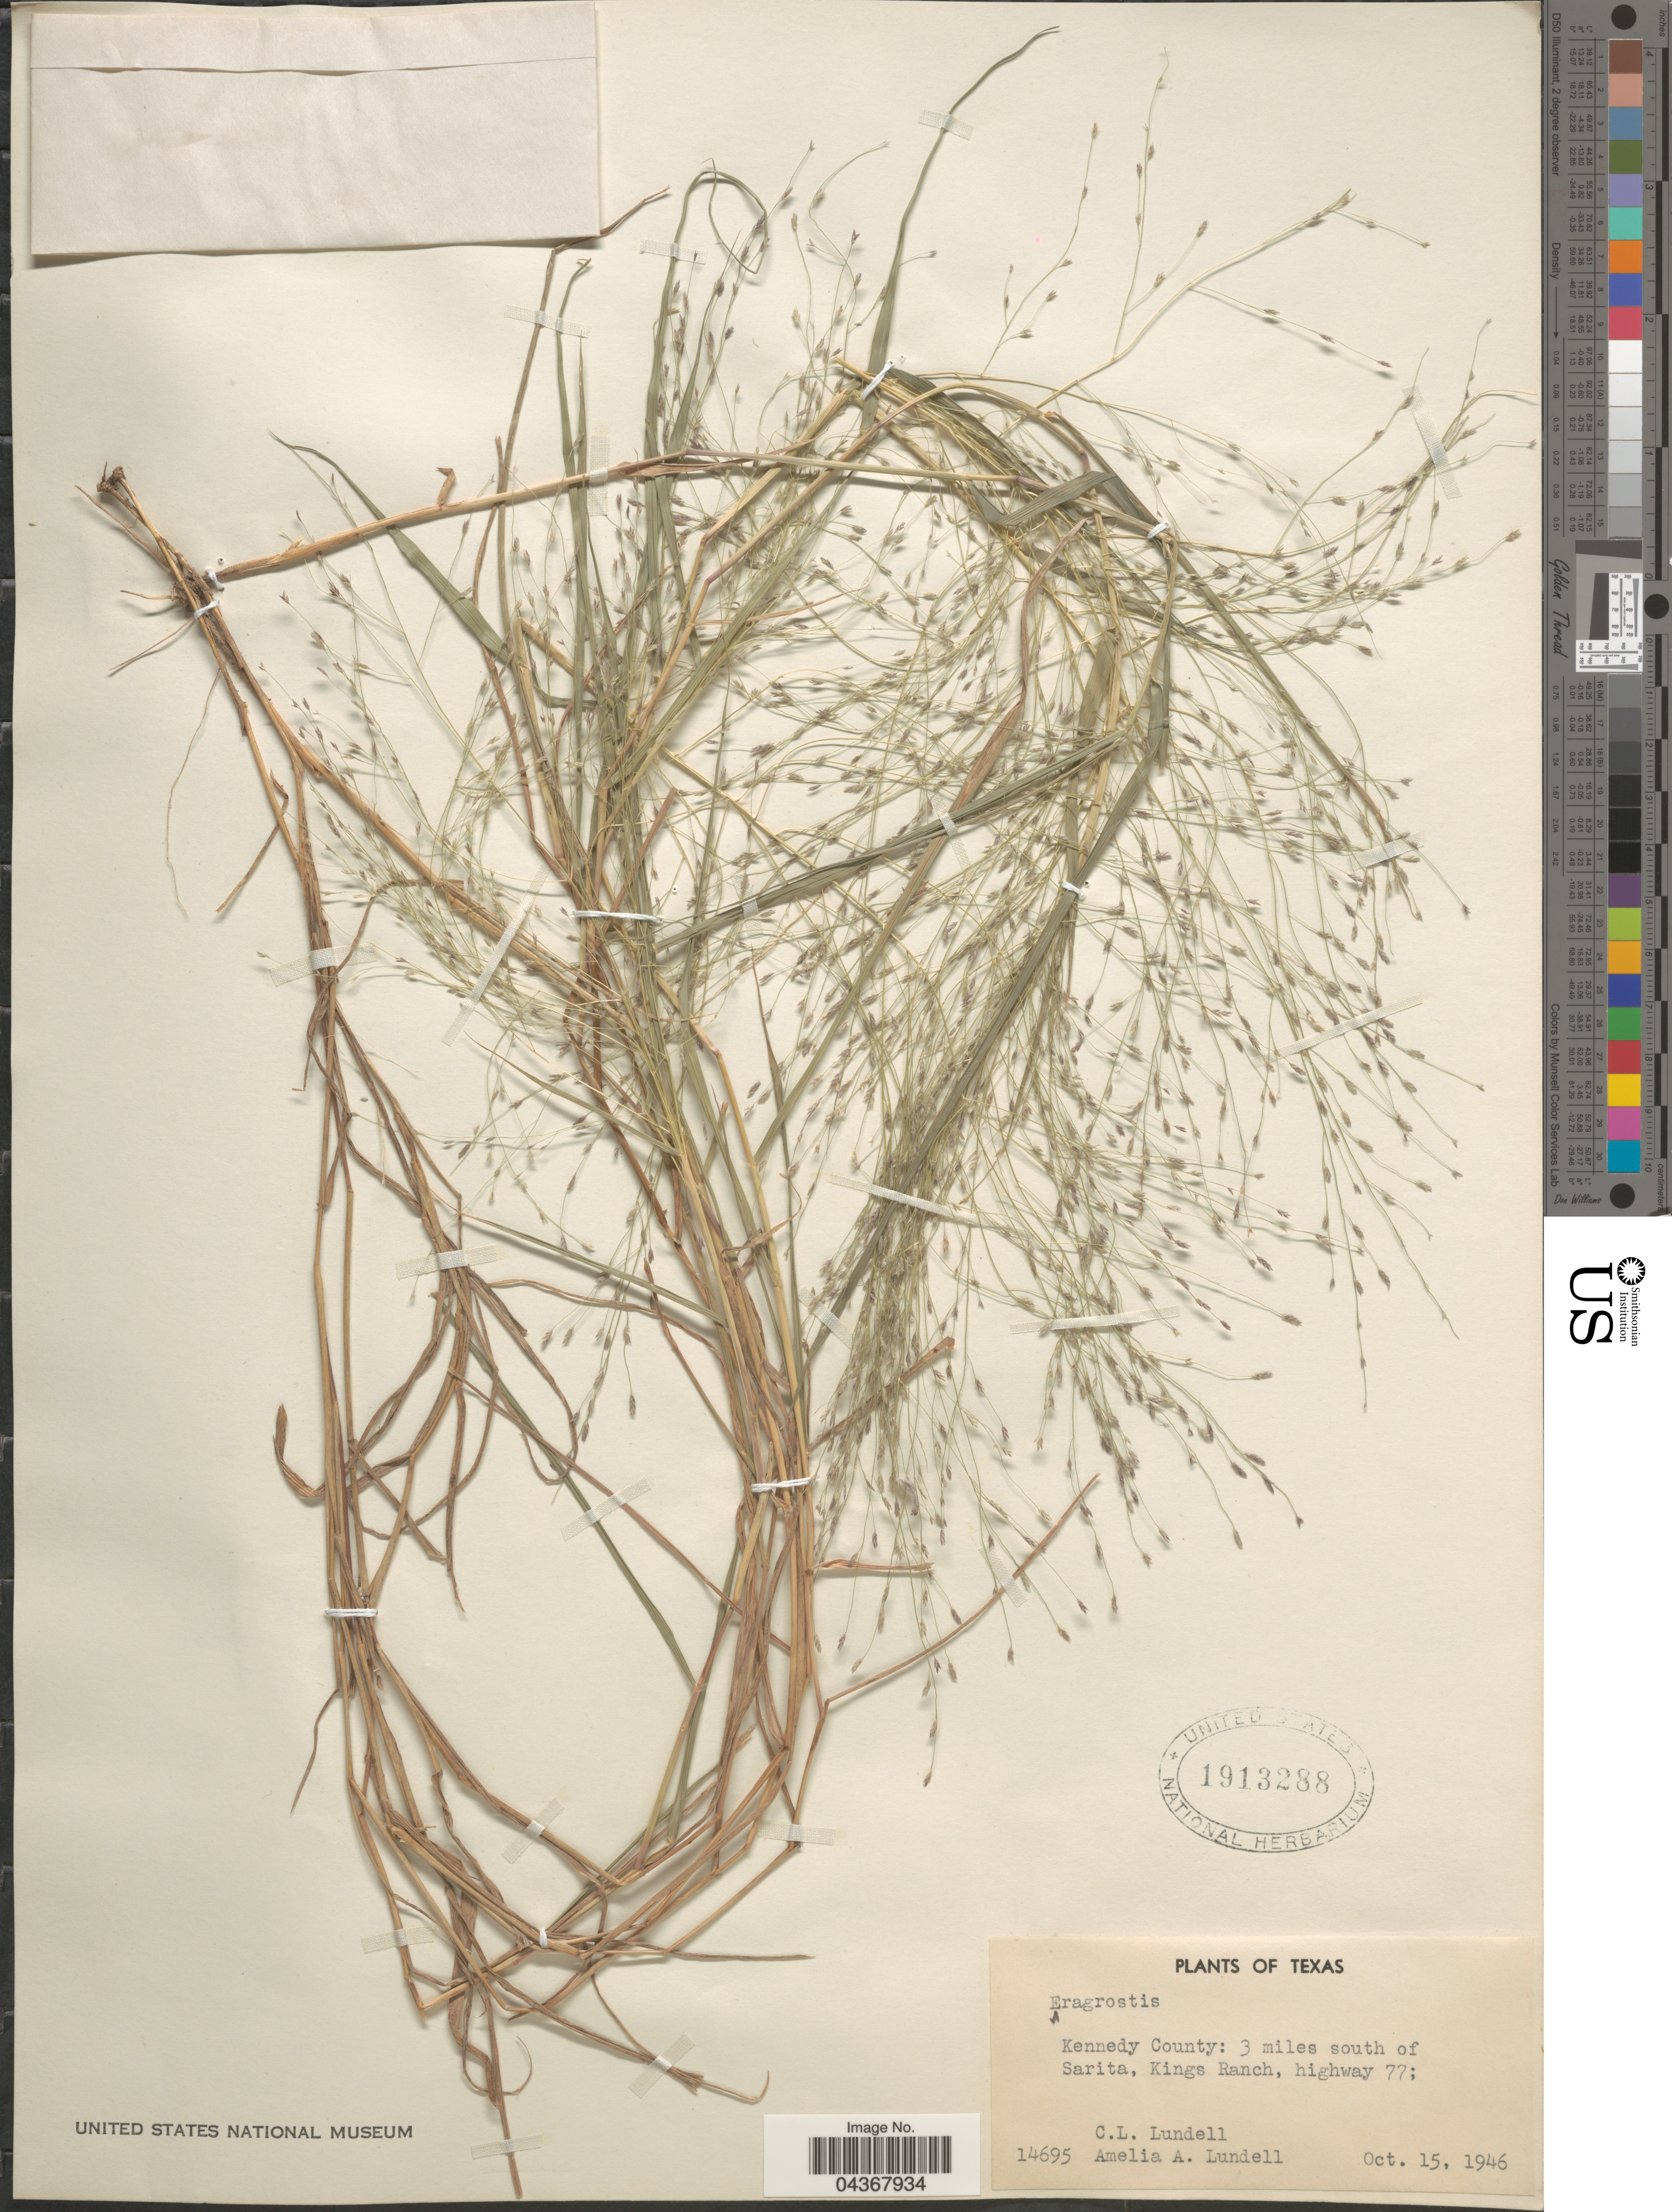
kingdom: Plantae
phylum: Tracheophyta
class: Liliopsida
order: Poales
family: Poaceae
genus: Eragrostis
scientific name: Eragrostis curtipedicellata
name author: Buckley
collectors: C. L. Lundell & A. A. Lundell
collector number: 14695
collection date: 1946-10-15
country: United States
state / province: Texas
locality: Kennedy County: 3 miles south of Sarita, Kings Ranch, highway 77.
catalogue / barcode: US 1913288